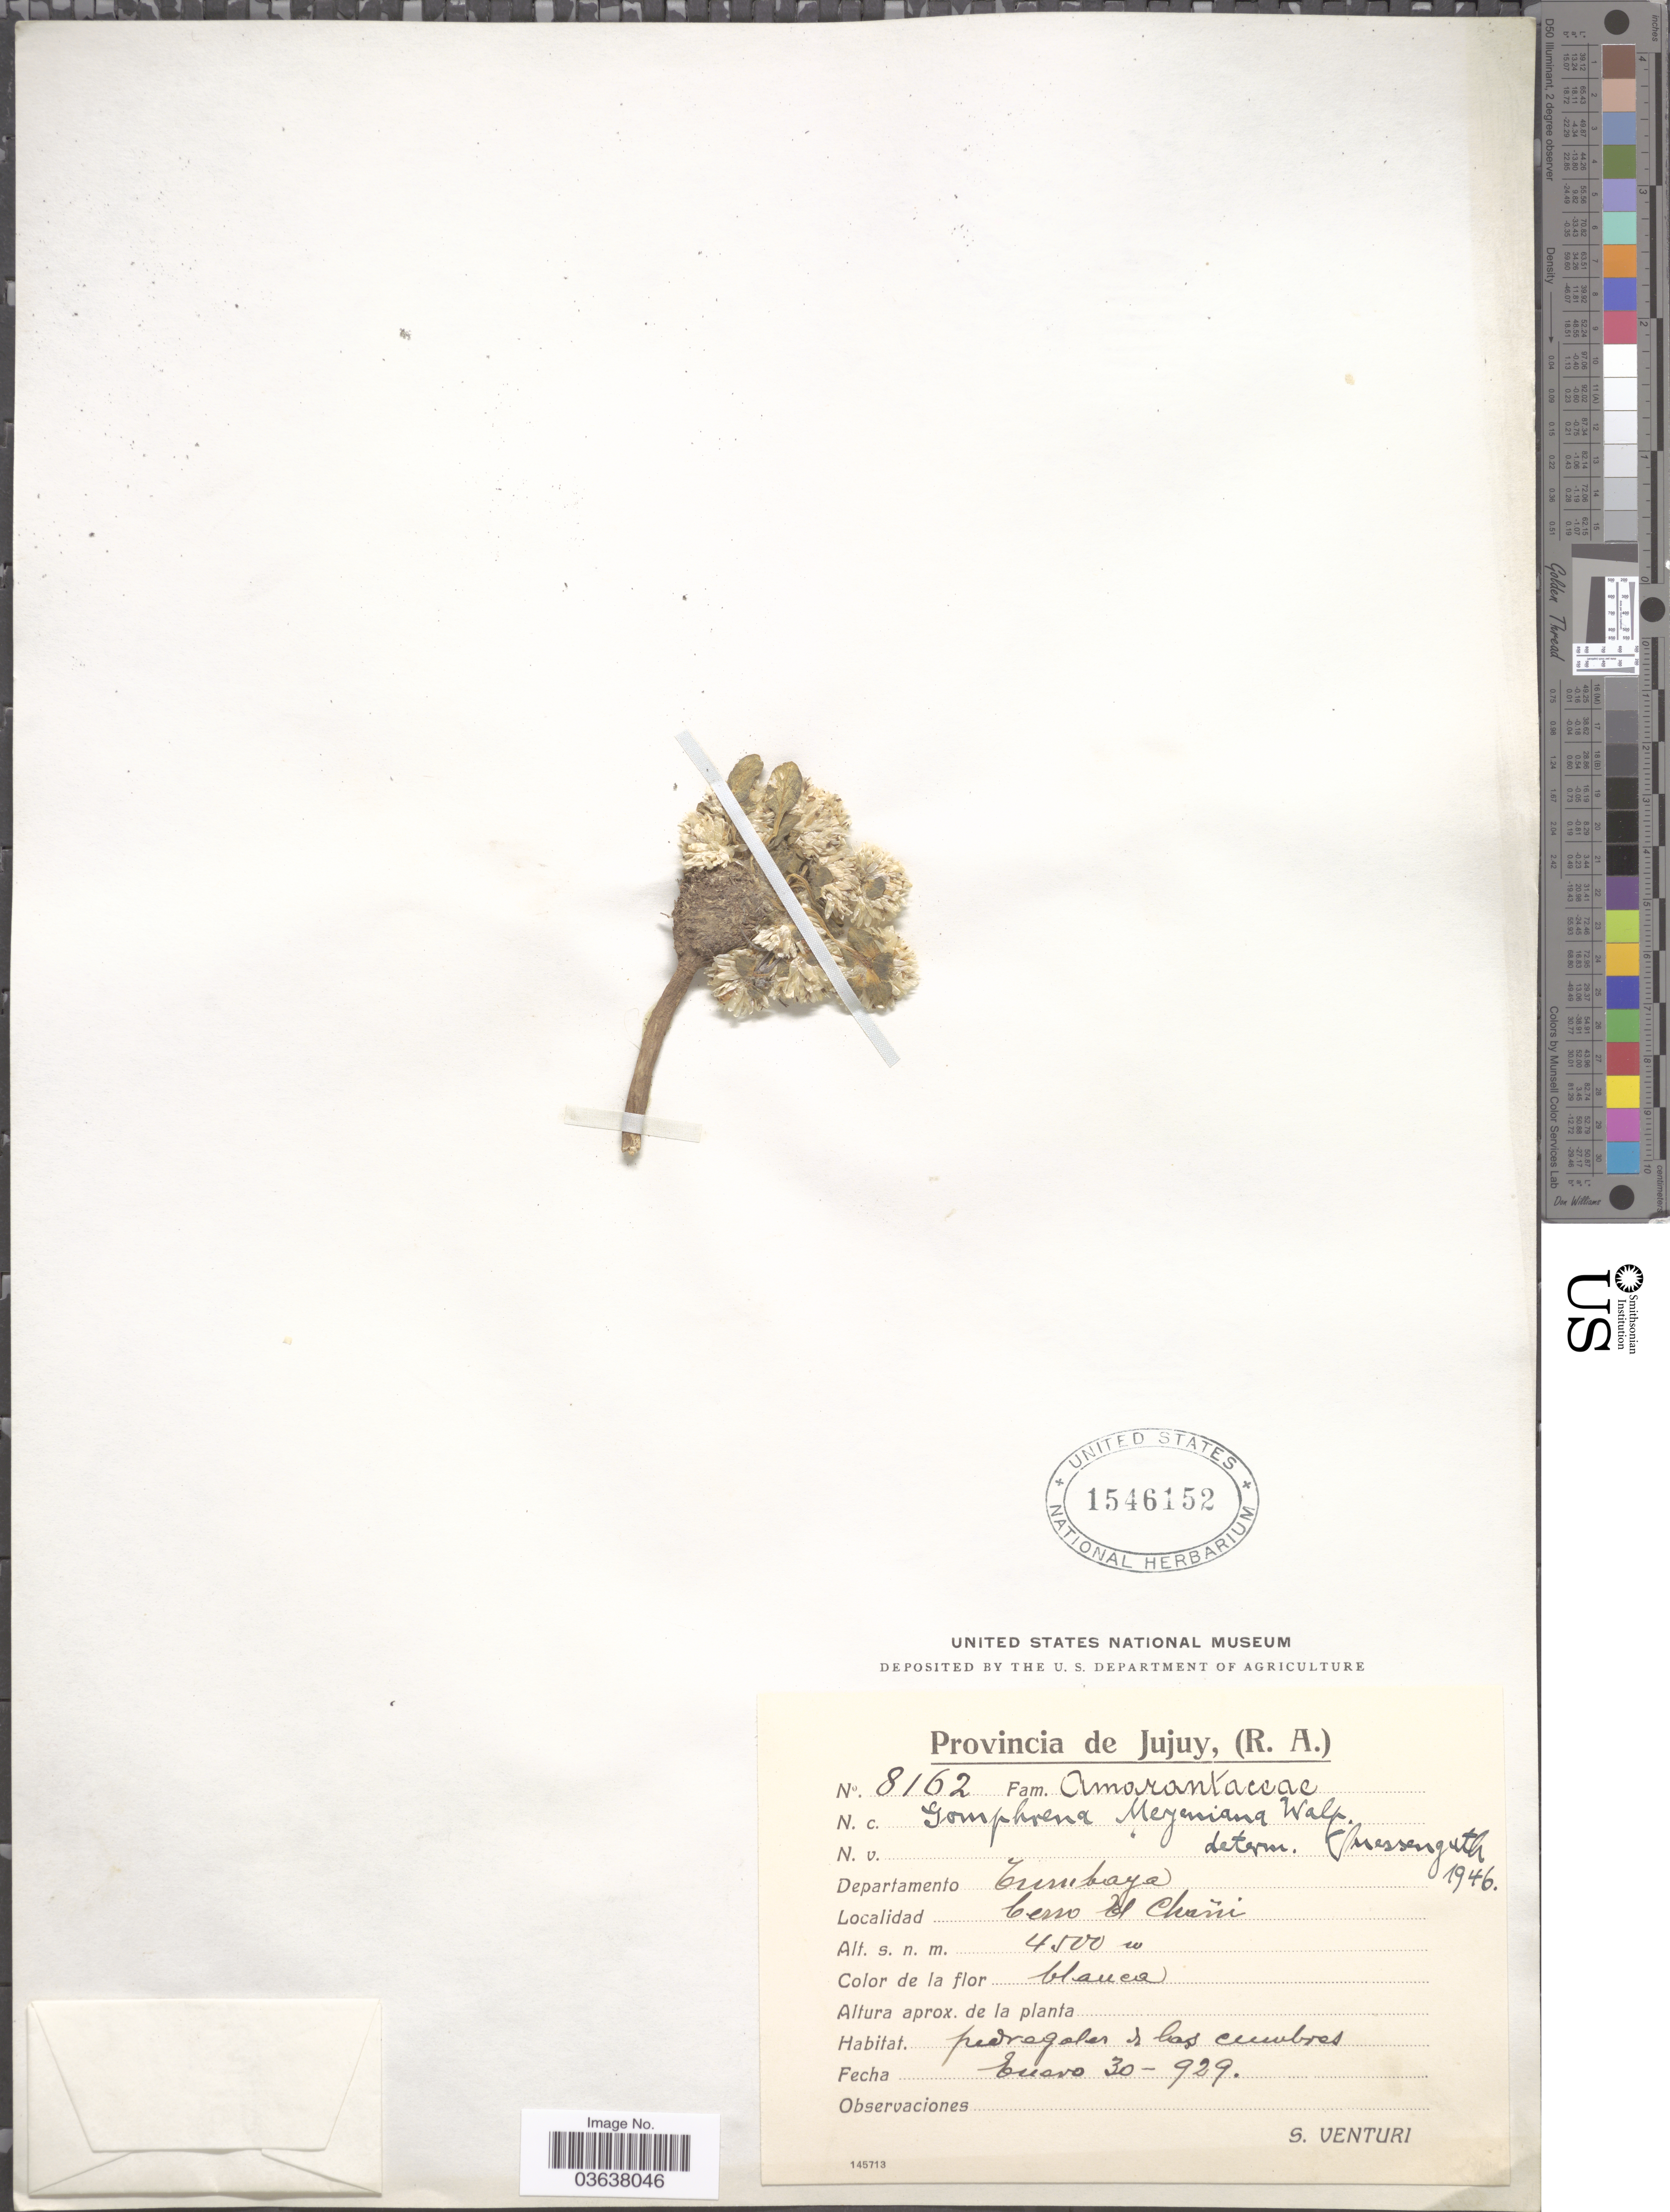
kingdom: Plantae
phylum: Tracheophyta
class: Magnoliopsida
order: Caryophyllales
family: Amaranthaceae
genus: Gomphrena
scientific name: Gomphrena meyeniana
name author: Walp.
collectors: S. Venturi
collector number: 8162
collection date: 1929-01-30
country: Argentina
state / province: Jujuy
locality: Departamento Tumbaya, Cerro El Chani.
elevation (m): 4500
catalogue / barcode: US 1546152